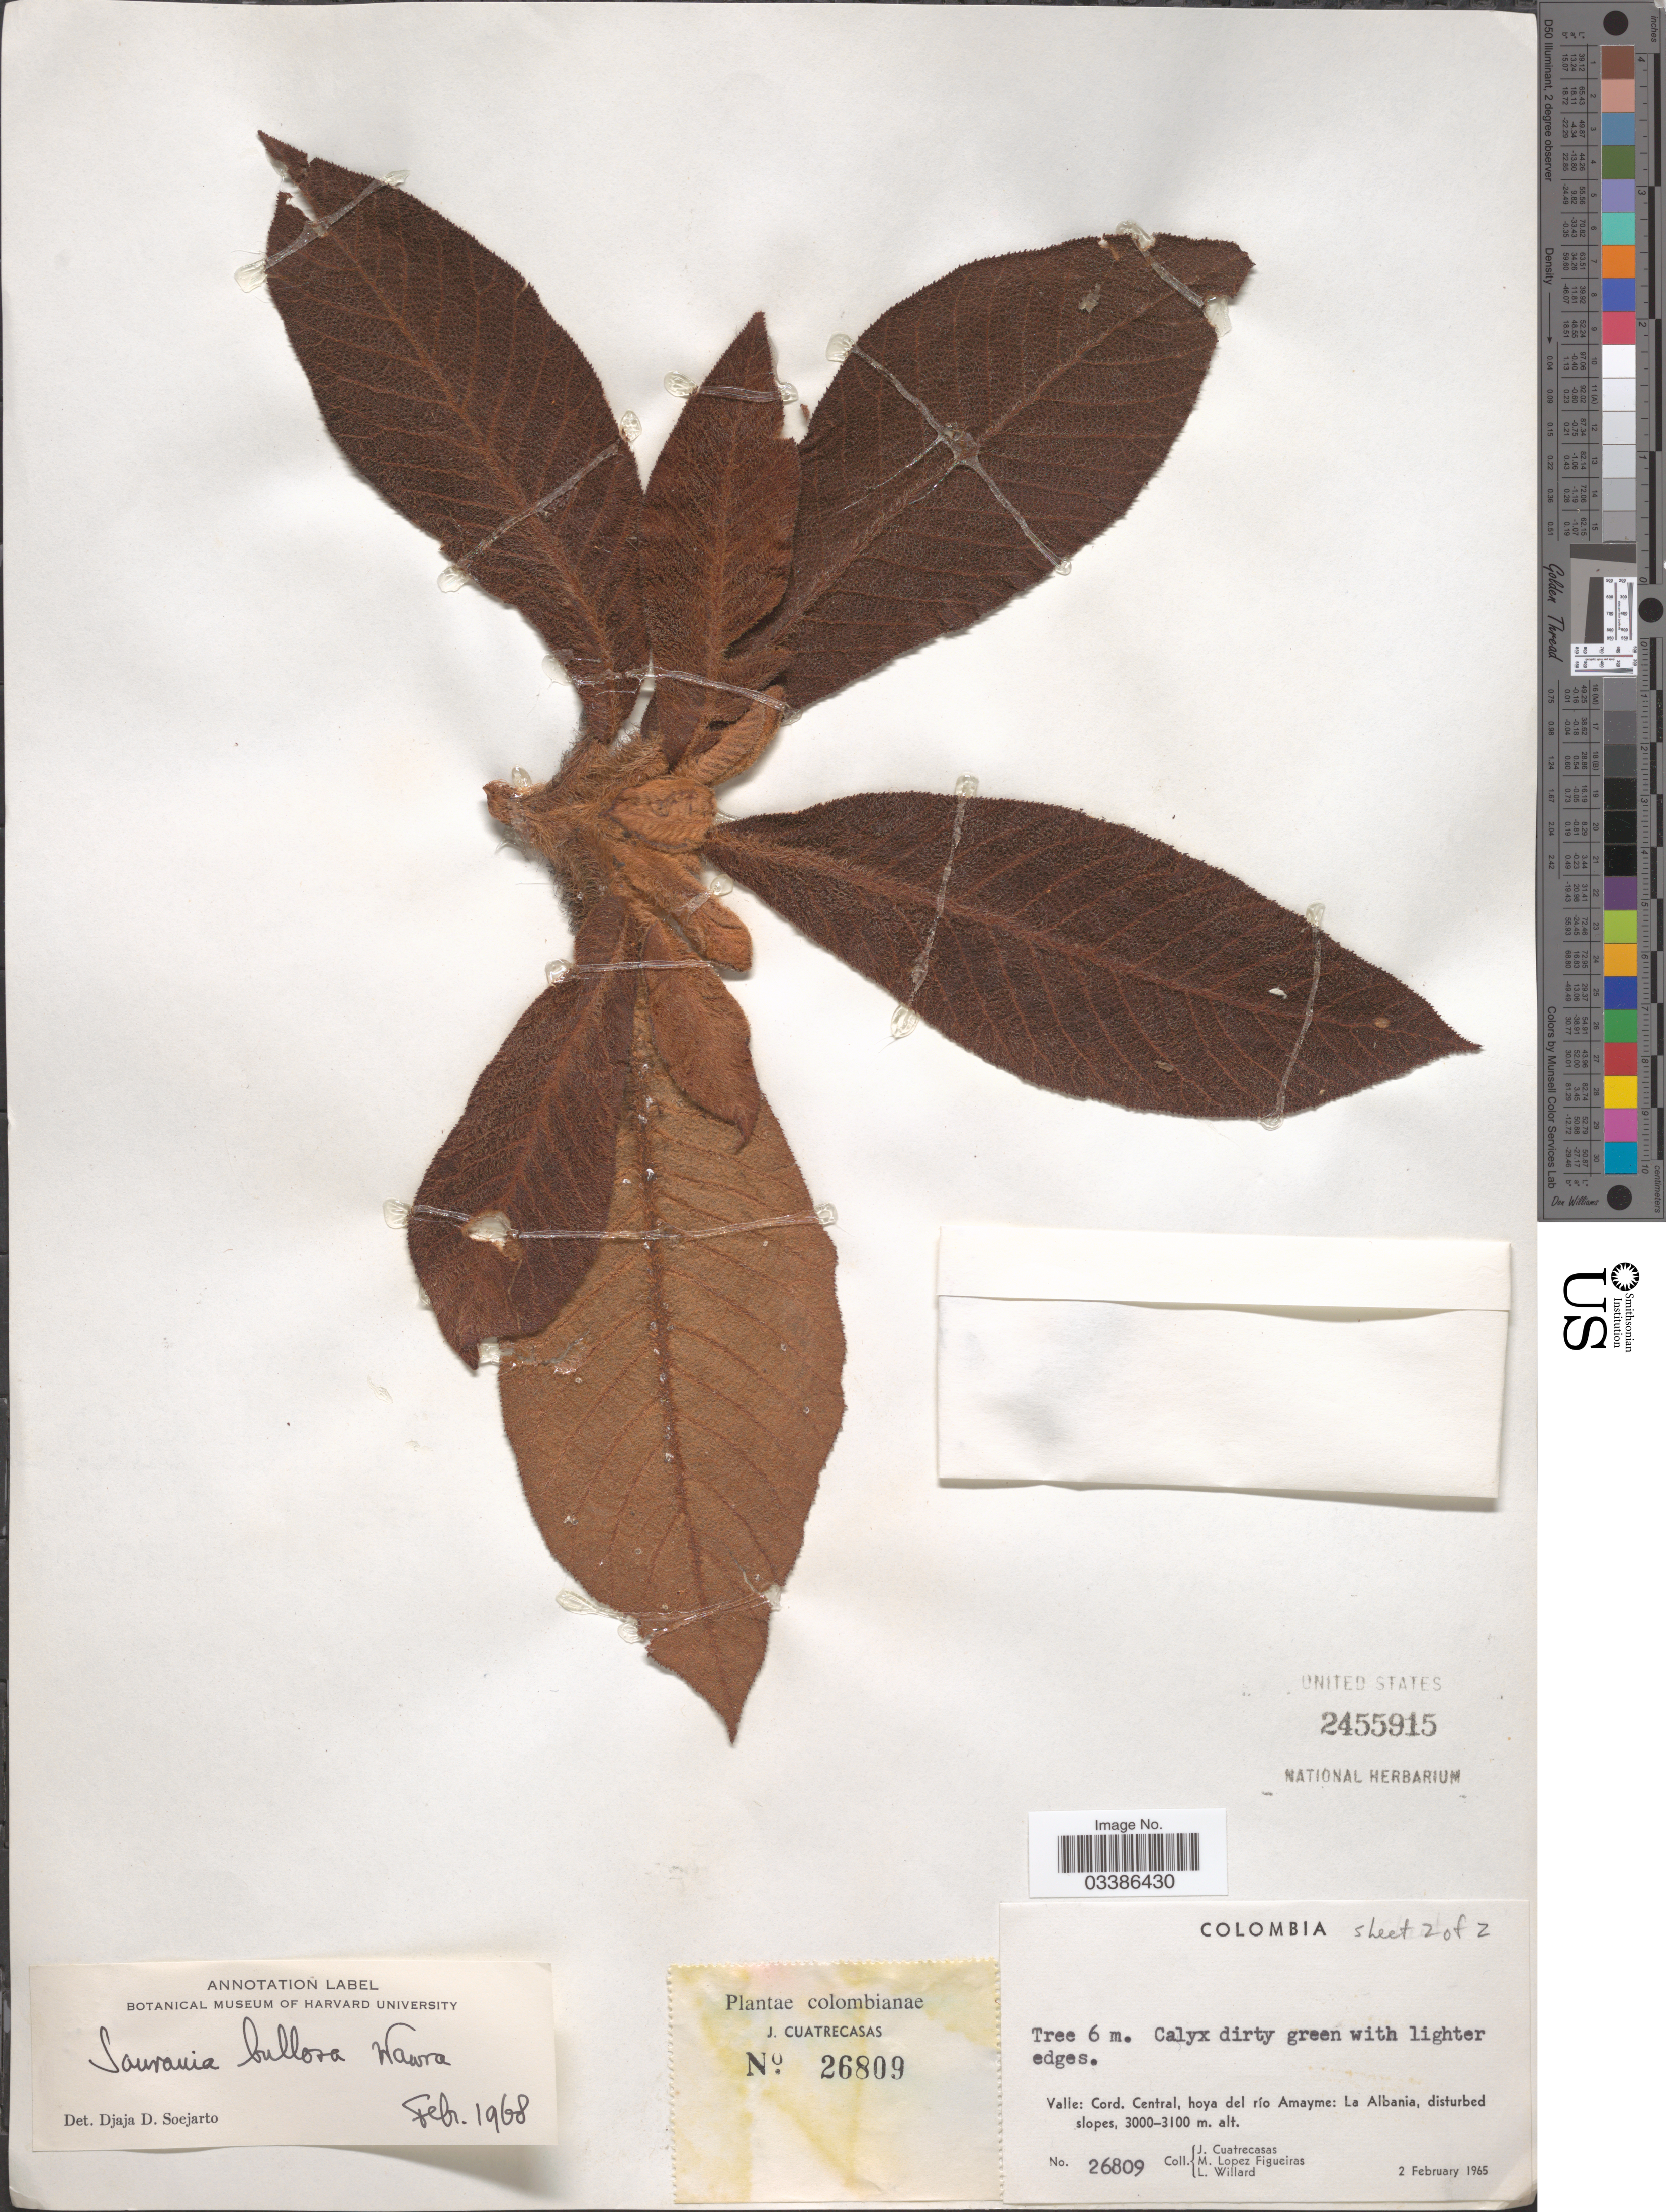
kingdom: Plantae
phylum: Tracheophyta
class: Magnoliopsida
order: Ericales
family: Actinidiaceae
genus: Saurauia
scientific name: Saurauia bullosa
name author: Wawra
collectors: J. Cuatrecasas, M. López Figueiras & L. Willard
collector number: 26809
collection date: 1965-02-02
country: Colombia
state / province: Valle del Cauca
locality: Valle: Cord. Central, hoya del río Amayme: La Albania.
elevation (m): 3000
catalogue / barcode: US 2455915